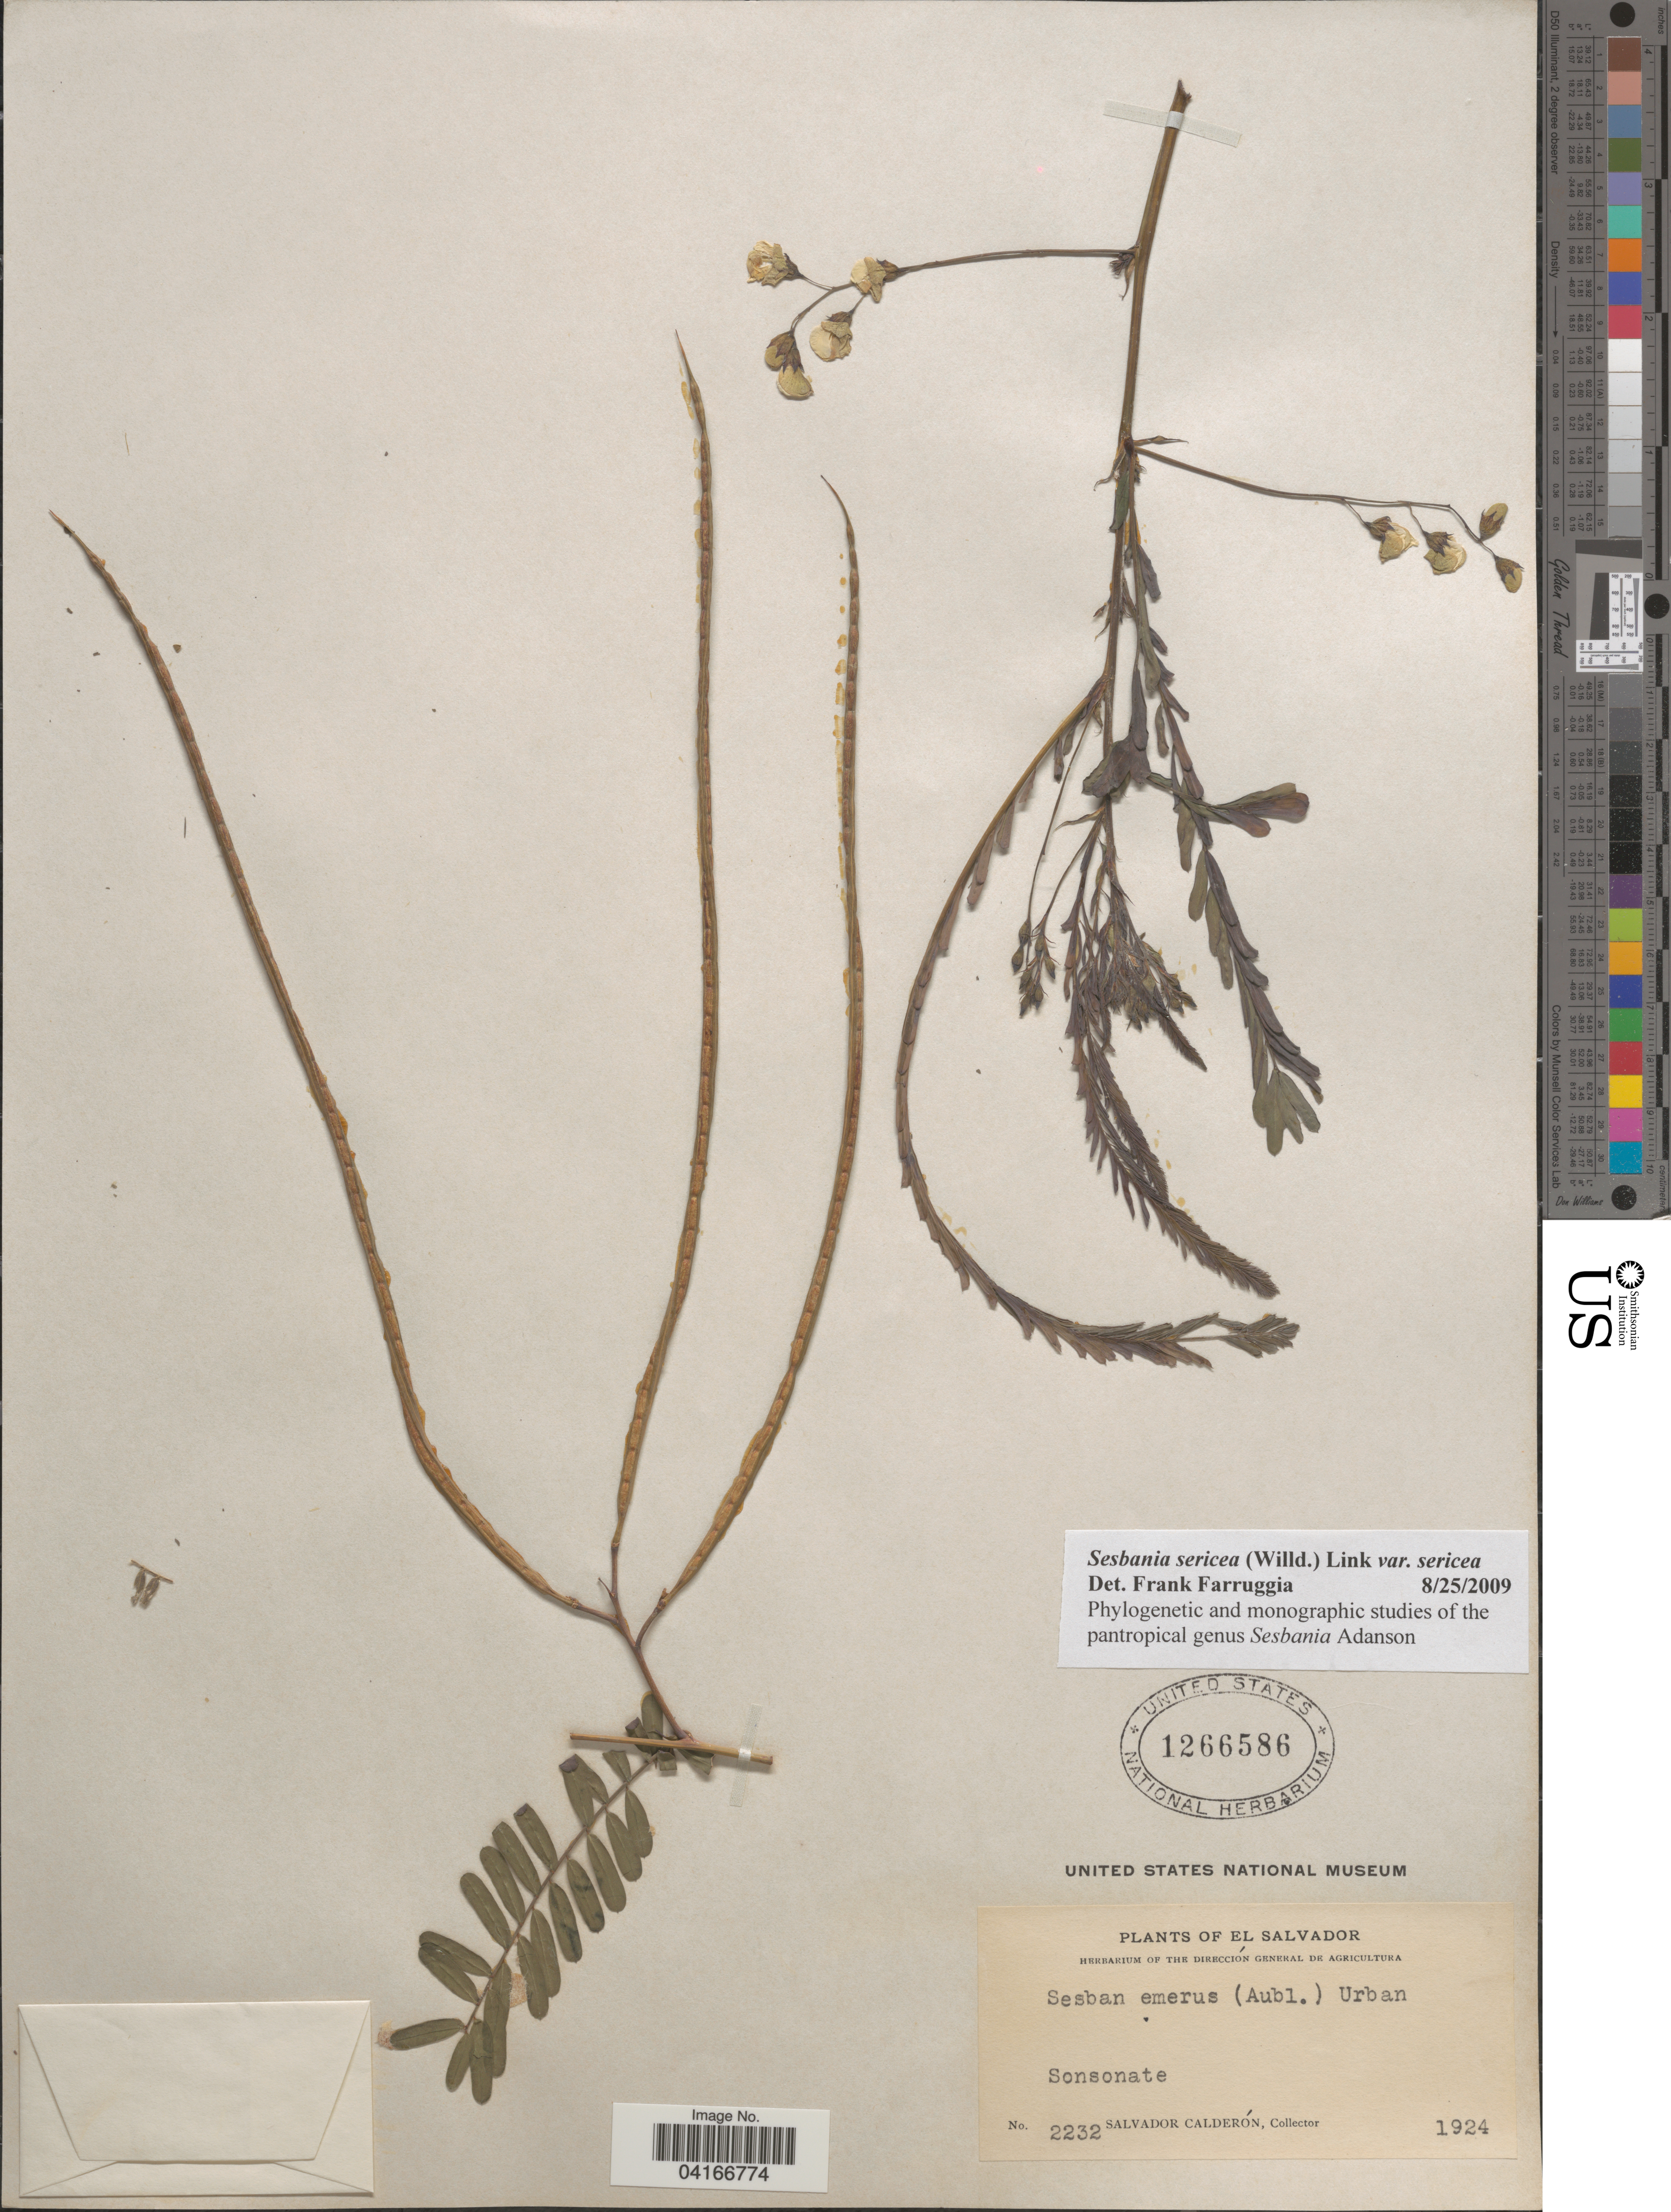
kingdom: Plantae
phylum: Tracheophyta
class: Magnoliopsida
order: Fabales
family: Fabaceae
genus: Sesbania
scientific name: Sesbania sericea var. sericea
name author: (Willd.) Link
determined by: Farruggia, Frank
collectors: S. Calderón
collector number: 2232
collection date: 1924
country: El Salvador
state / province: Sonsonate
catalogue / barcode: US 1266586